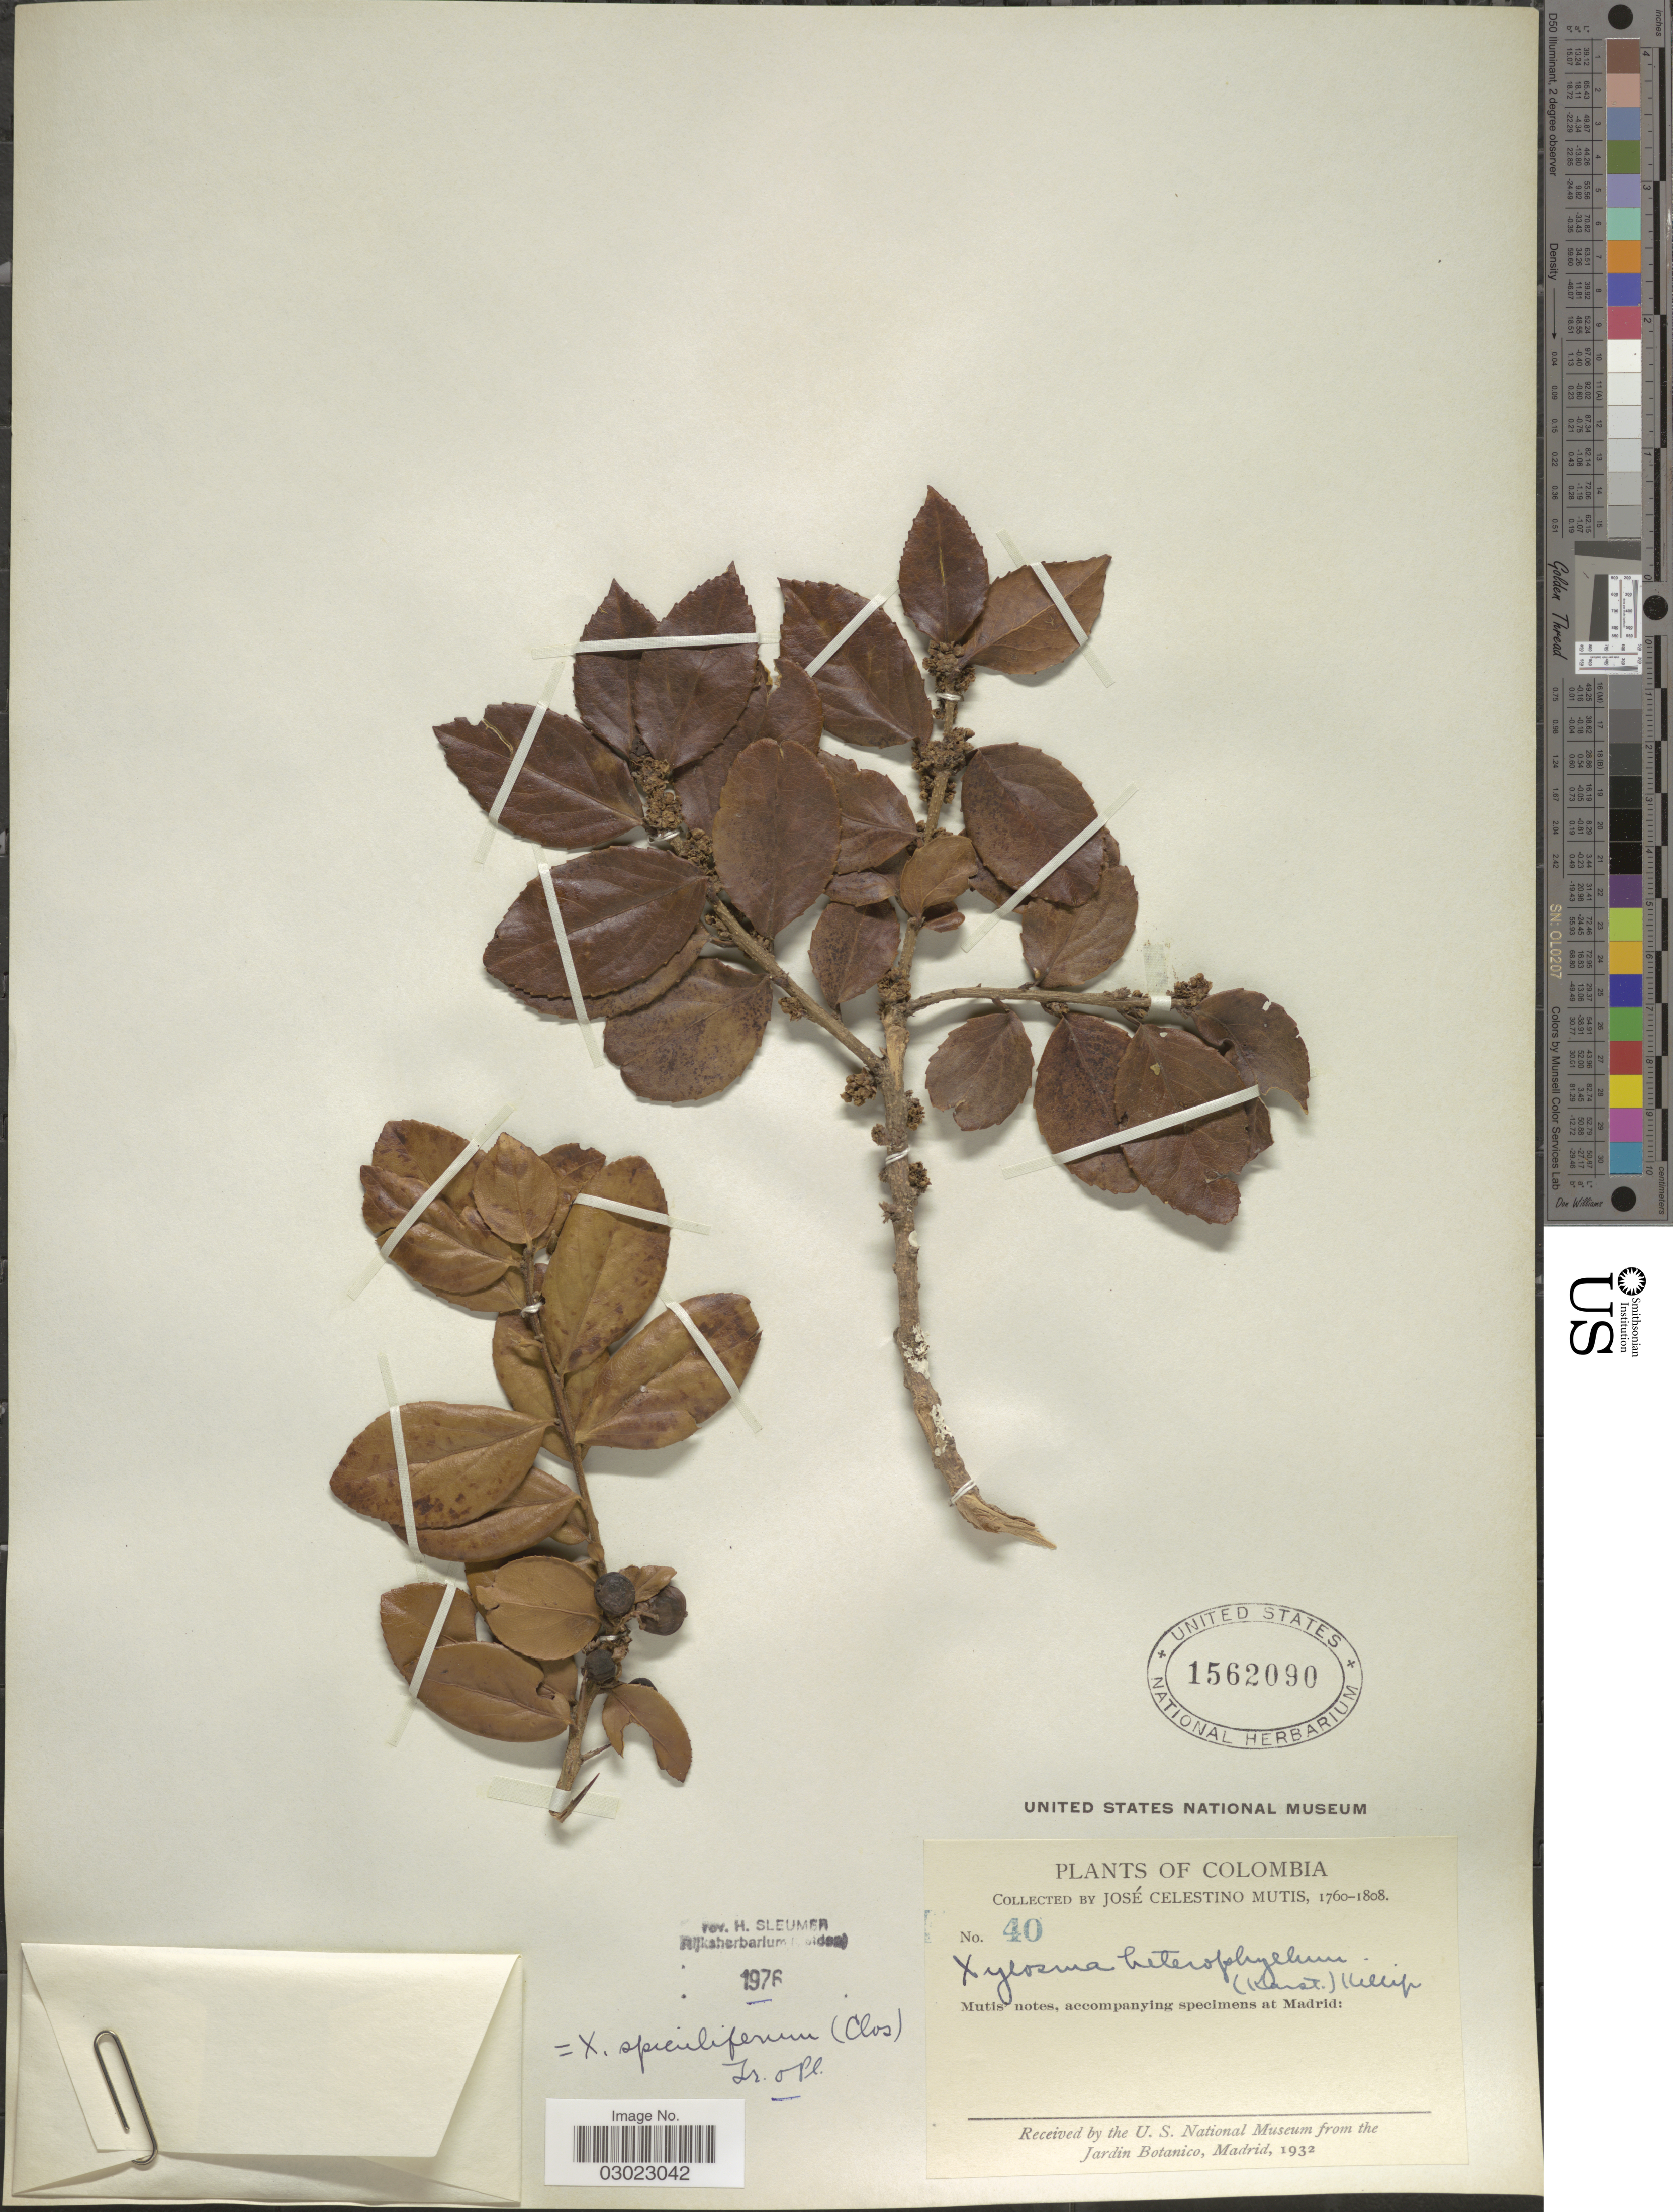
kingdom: Plantae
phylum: Tracheophyta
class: Magnoliopsida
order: Malpighiales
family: Salicaceae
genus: Xylosma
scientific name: Xylosma spiculifera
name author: (Tul.) Triana & Planch.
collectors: J. C. B. Mutis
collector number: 40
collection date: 1760/1808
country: Colombia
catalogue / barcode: US 1562090